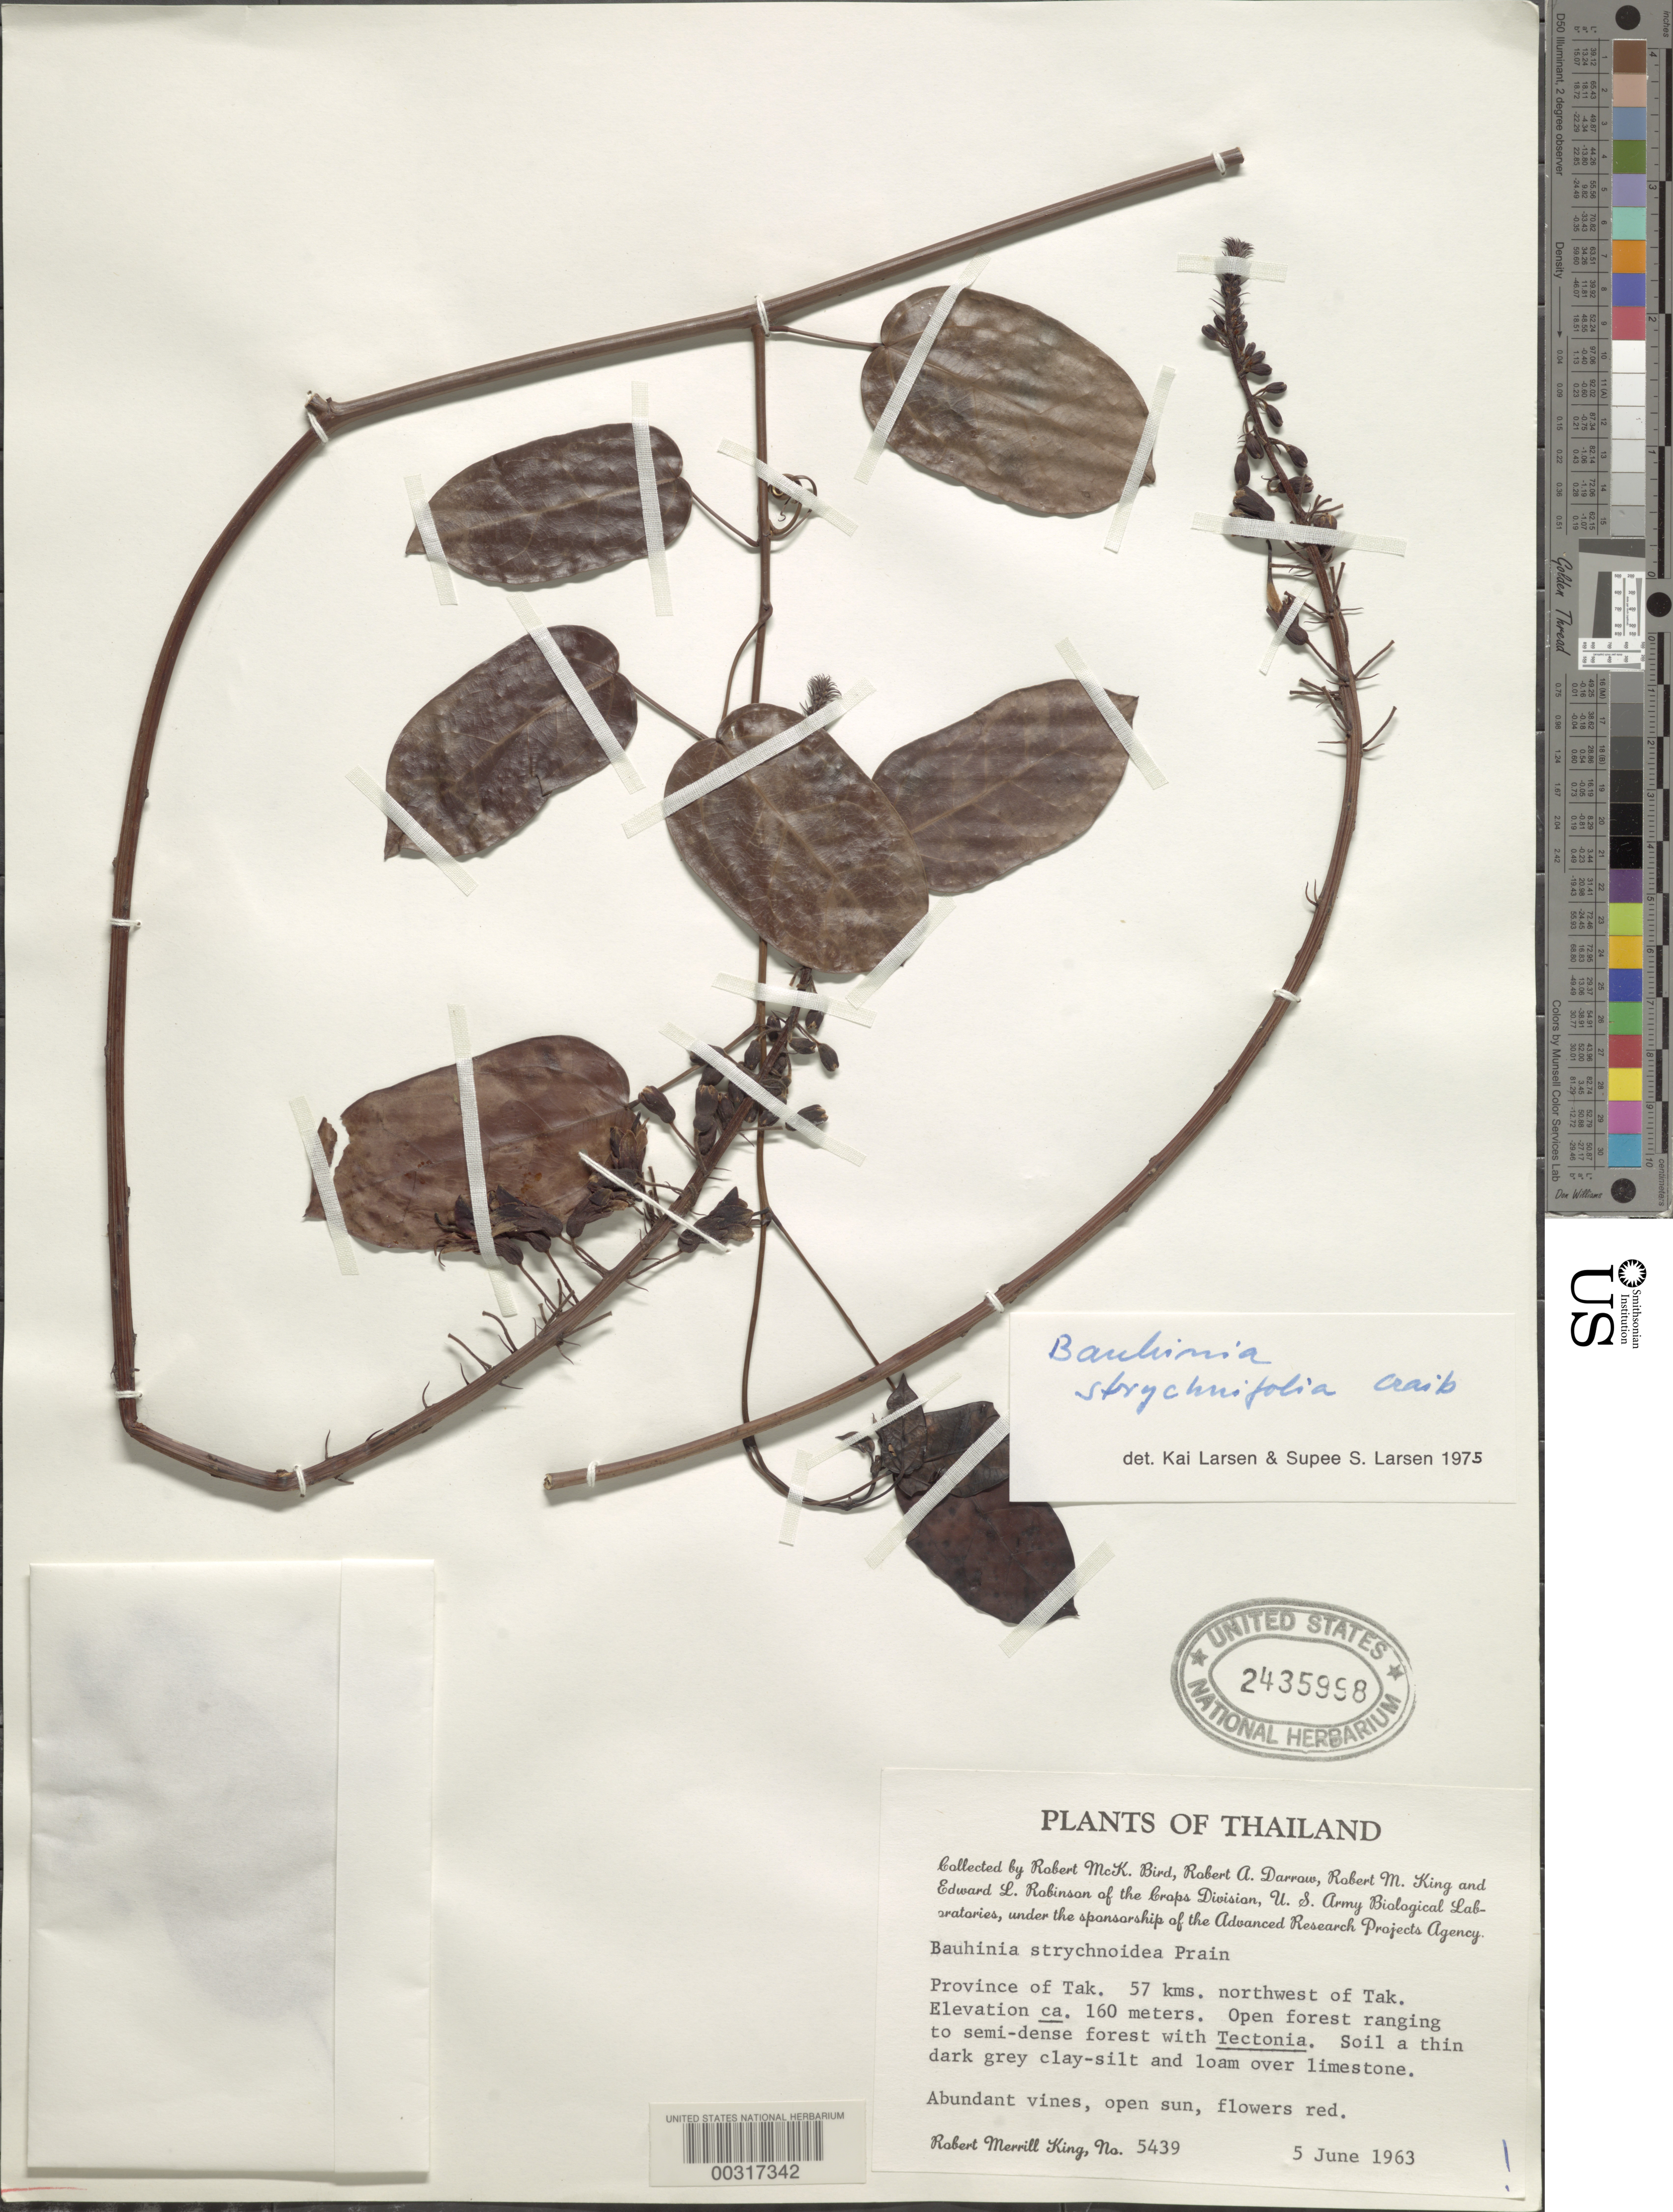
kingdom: Plantae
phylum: Tracheophyta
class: Magnoliopsida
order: Fabales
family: Fabaceae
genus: Bauhinia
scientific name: Bauhinia strychnifolia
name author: Craib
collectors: R. M. King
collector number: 5439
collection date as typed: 05 Jun 1963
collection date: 1963-06-05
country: Thailand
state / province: Tak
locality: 57 km nw of tak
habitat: Open forest ranging to semi-dense forest; thin dk grey clay-silt + loam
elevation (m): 160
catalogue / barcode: US 2435998